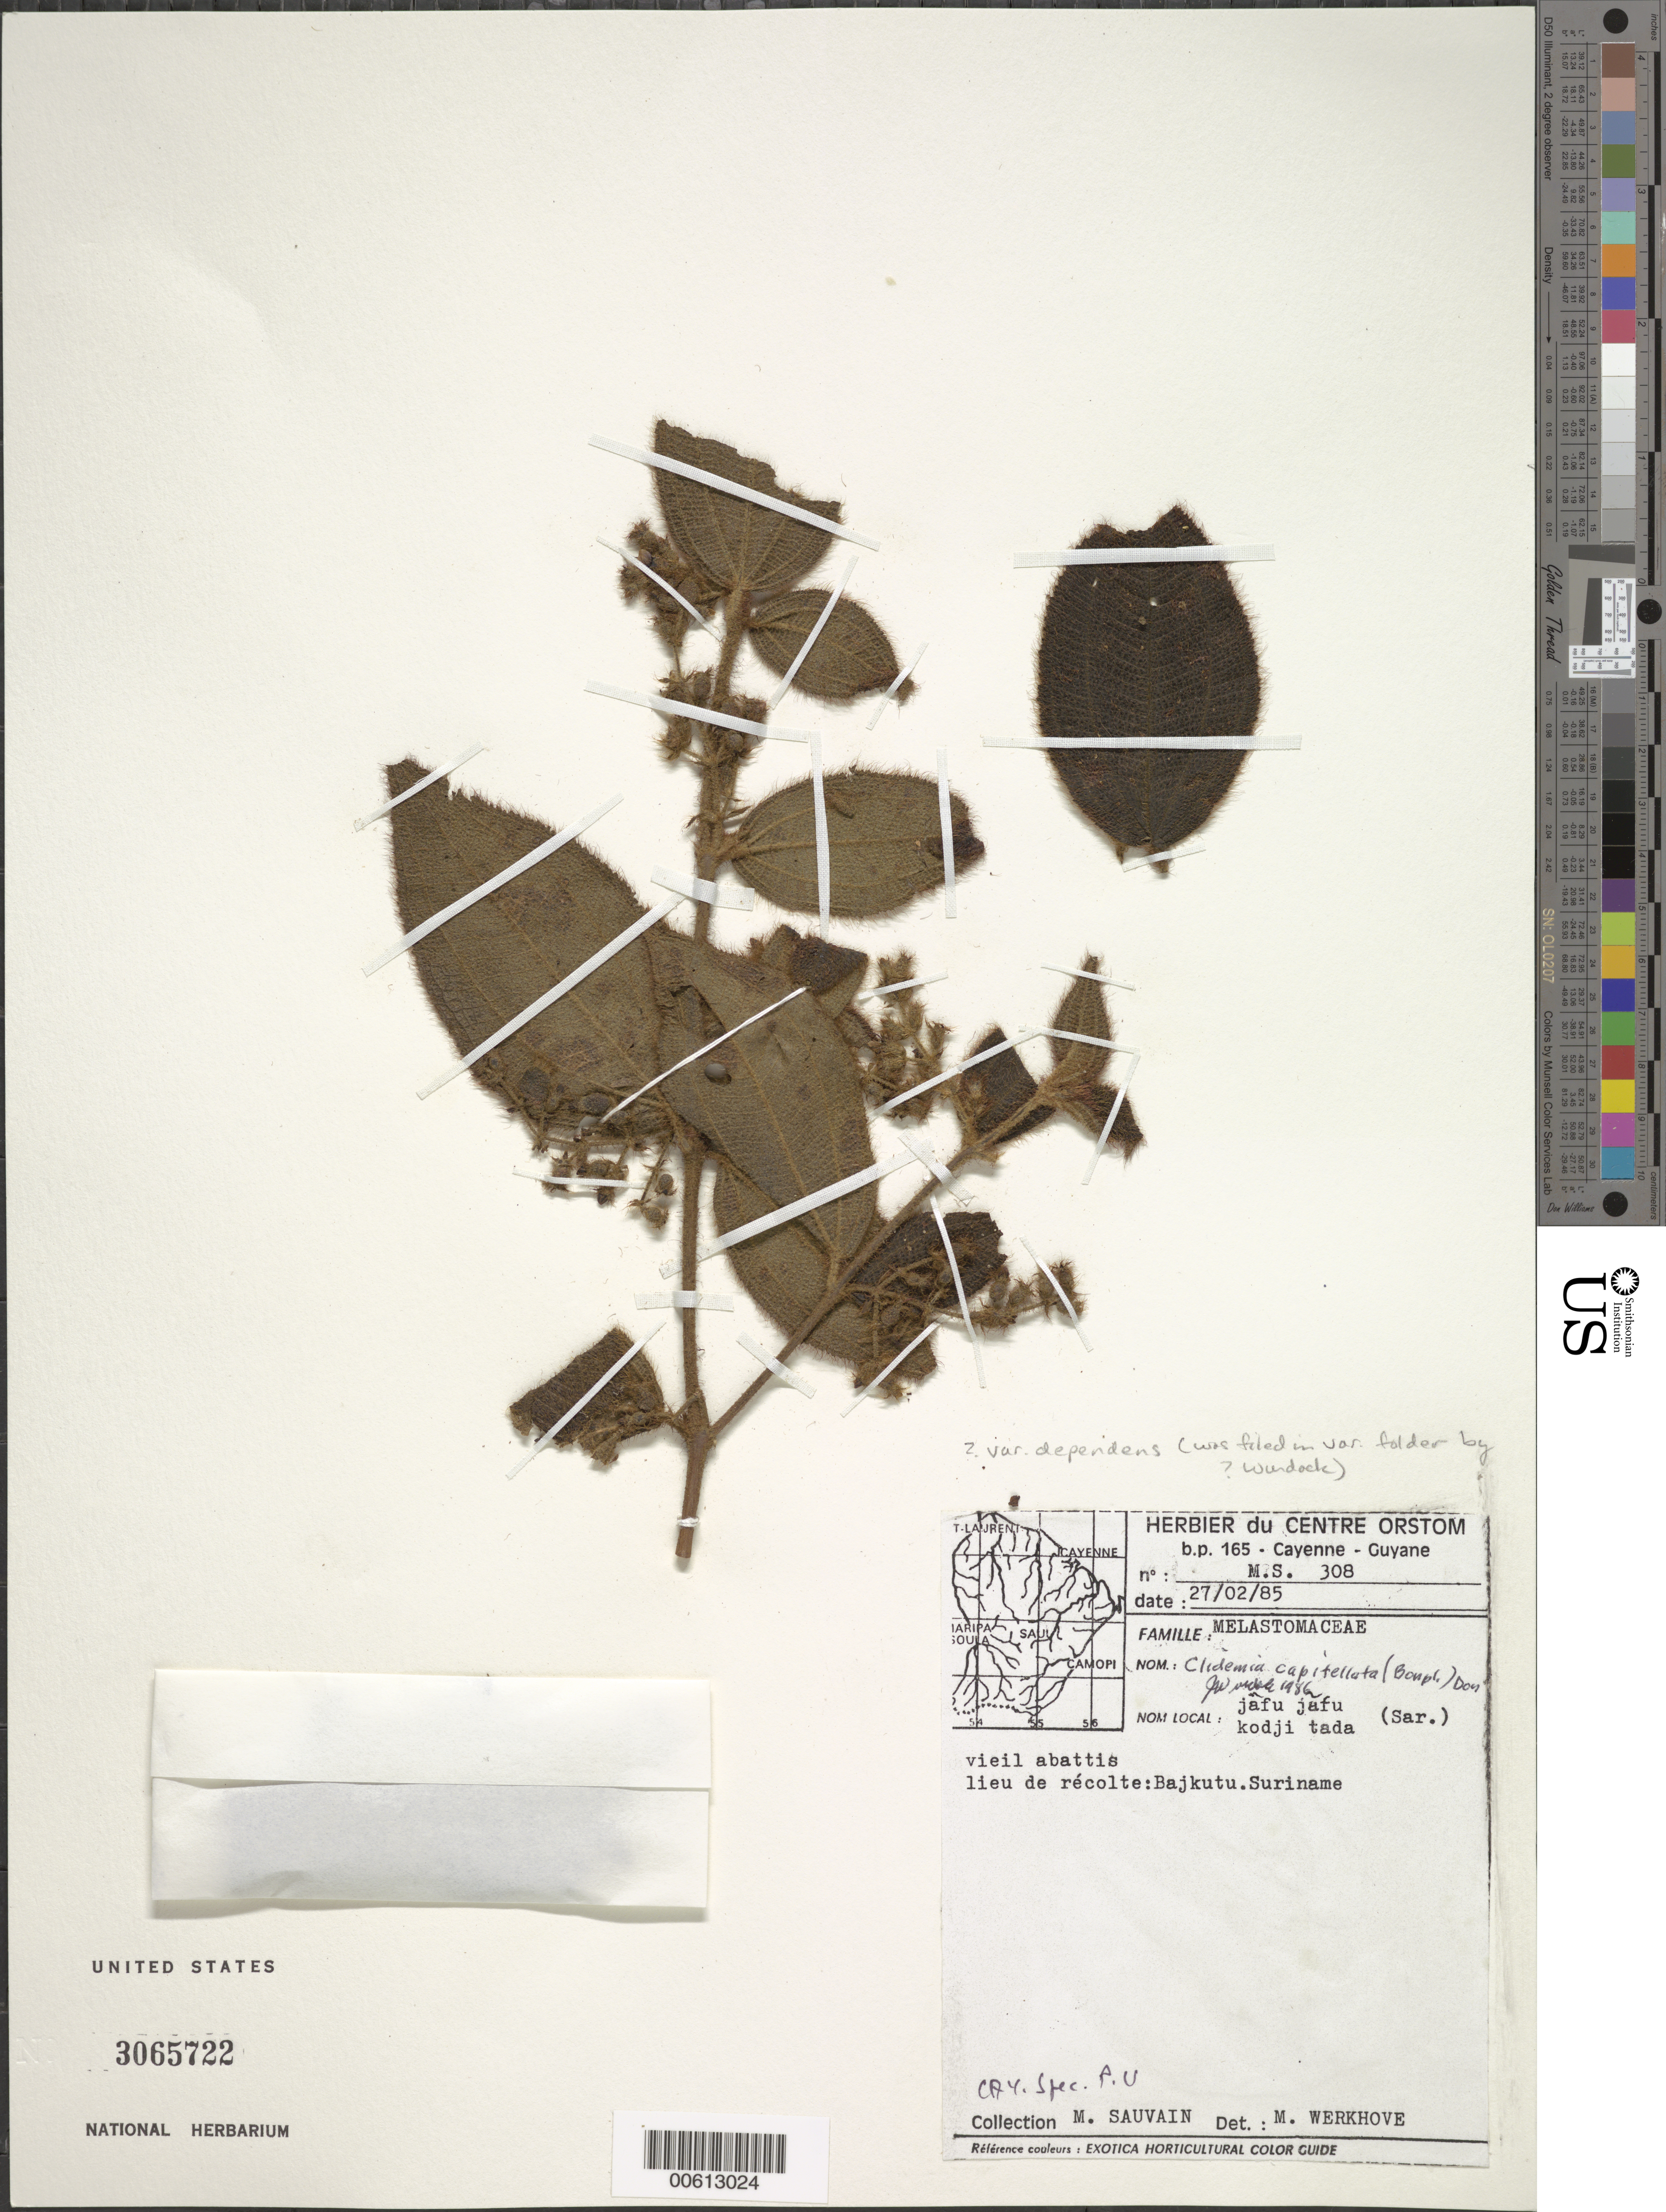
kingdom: Plantae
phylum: Tracheophyta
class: Magnoliopsida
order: Myrtales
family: Melastomataceae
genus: Clidemia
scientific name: Clidemia capitellata var. dependens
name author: (Pav. & D. Don) J.F. Macbr.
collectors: M. Sauvain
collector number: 308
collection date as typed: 27-Feb-85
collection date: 1985-02-27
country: Suriname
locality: Bajkutu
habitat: Vieil abattis lieu de recolte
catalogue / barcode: US 3065722